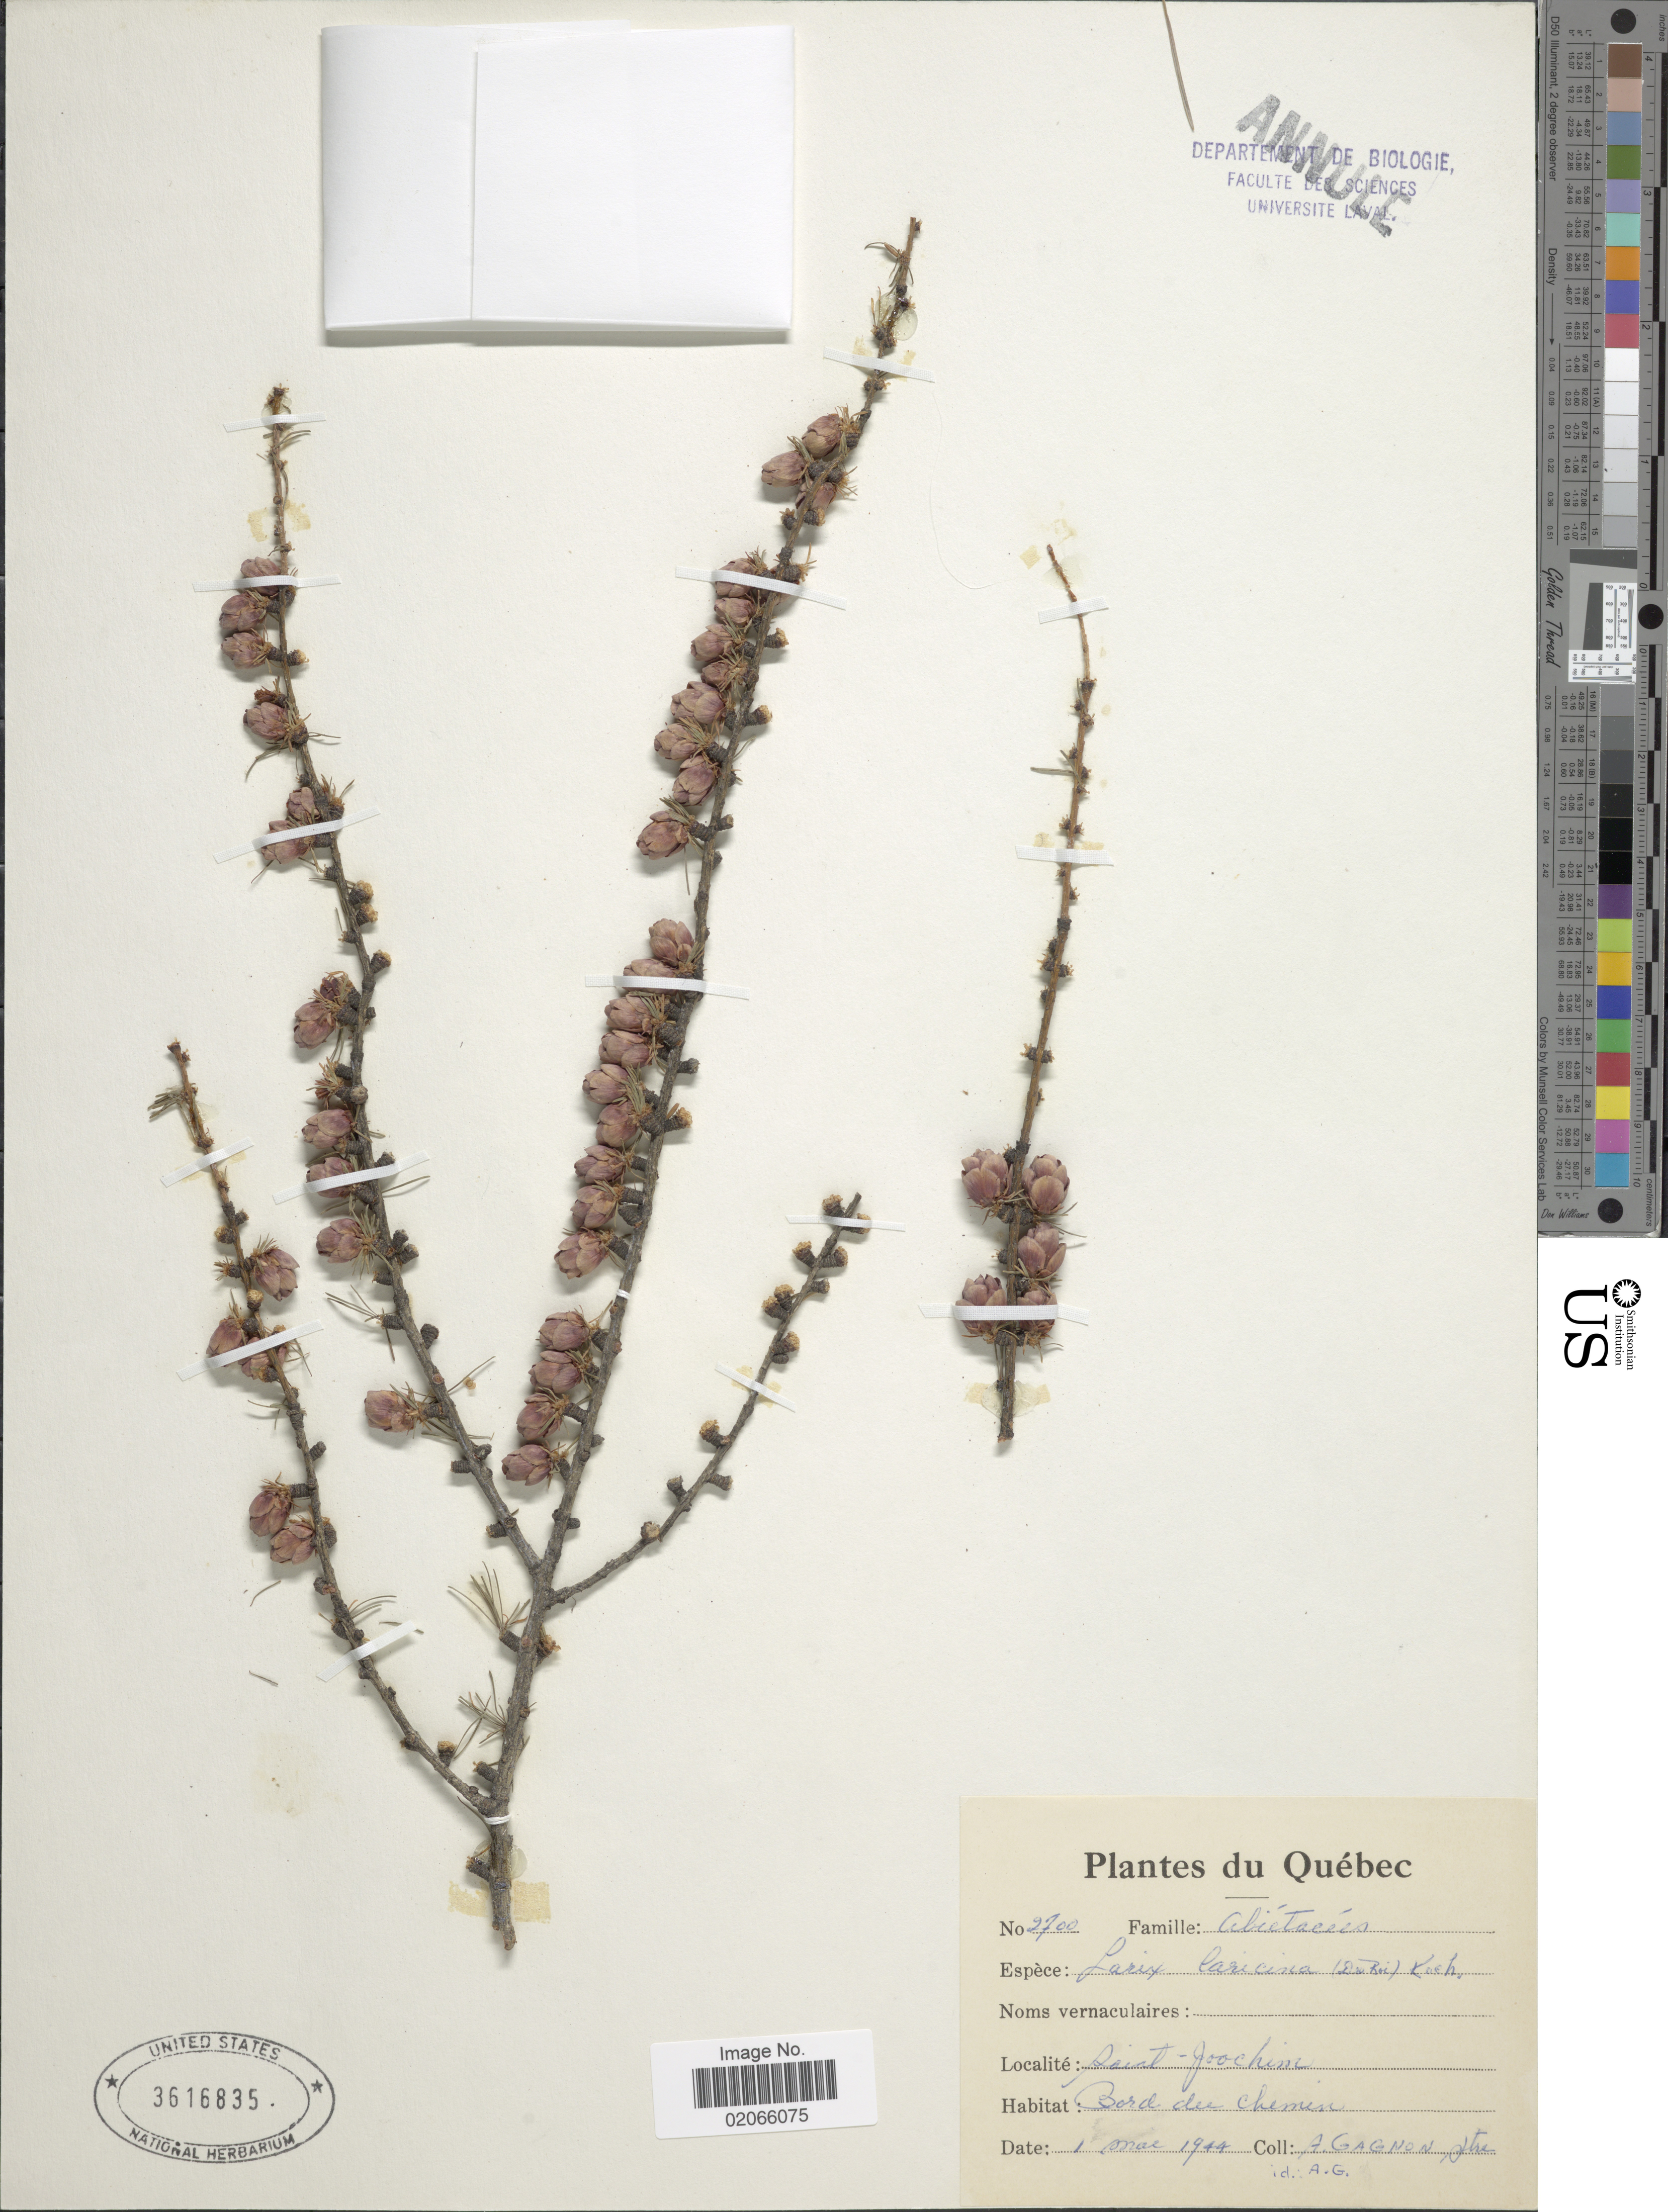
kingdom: Plantae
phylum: Tracheophyta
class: Pinopsida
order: Pinales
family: Pinaceae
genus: Larix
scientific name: Larix laricina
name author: (Du Roi) K. Koch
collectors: A. Gagnon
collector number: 2700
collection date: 1944-03-01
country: Canada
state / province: Quebec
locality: Quebec, Saint-Joachim.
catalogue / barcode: US 3616835